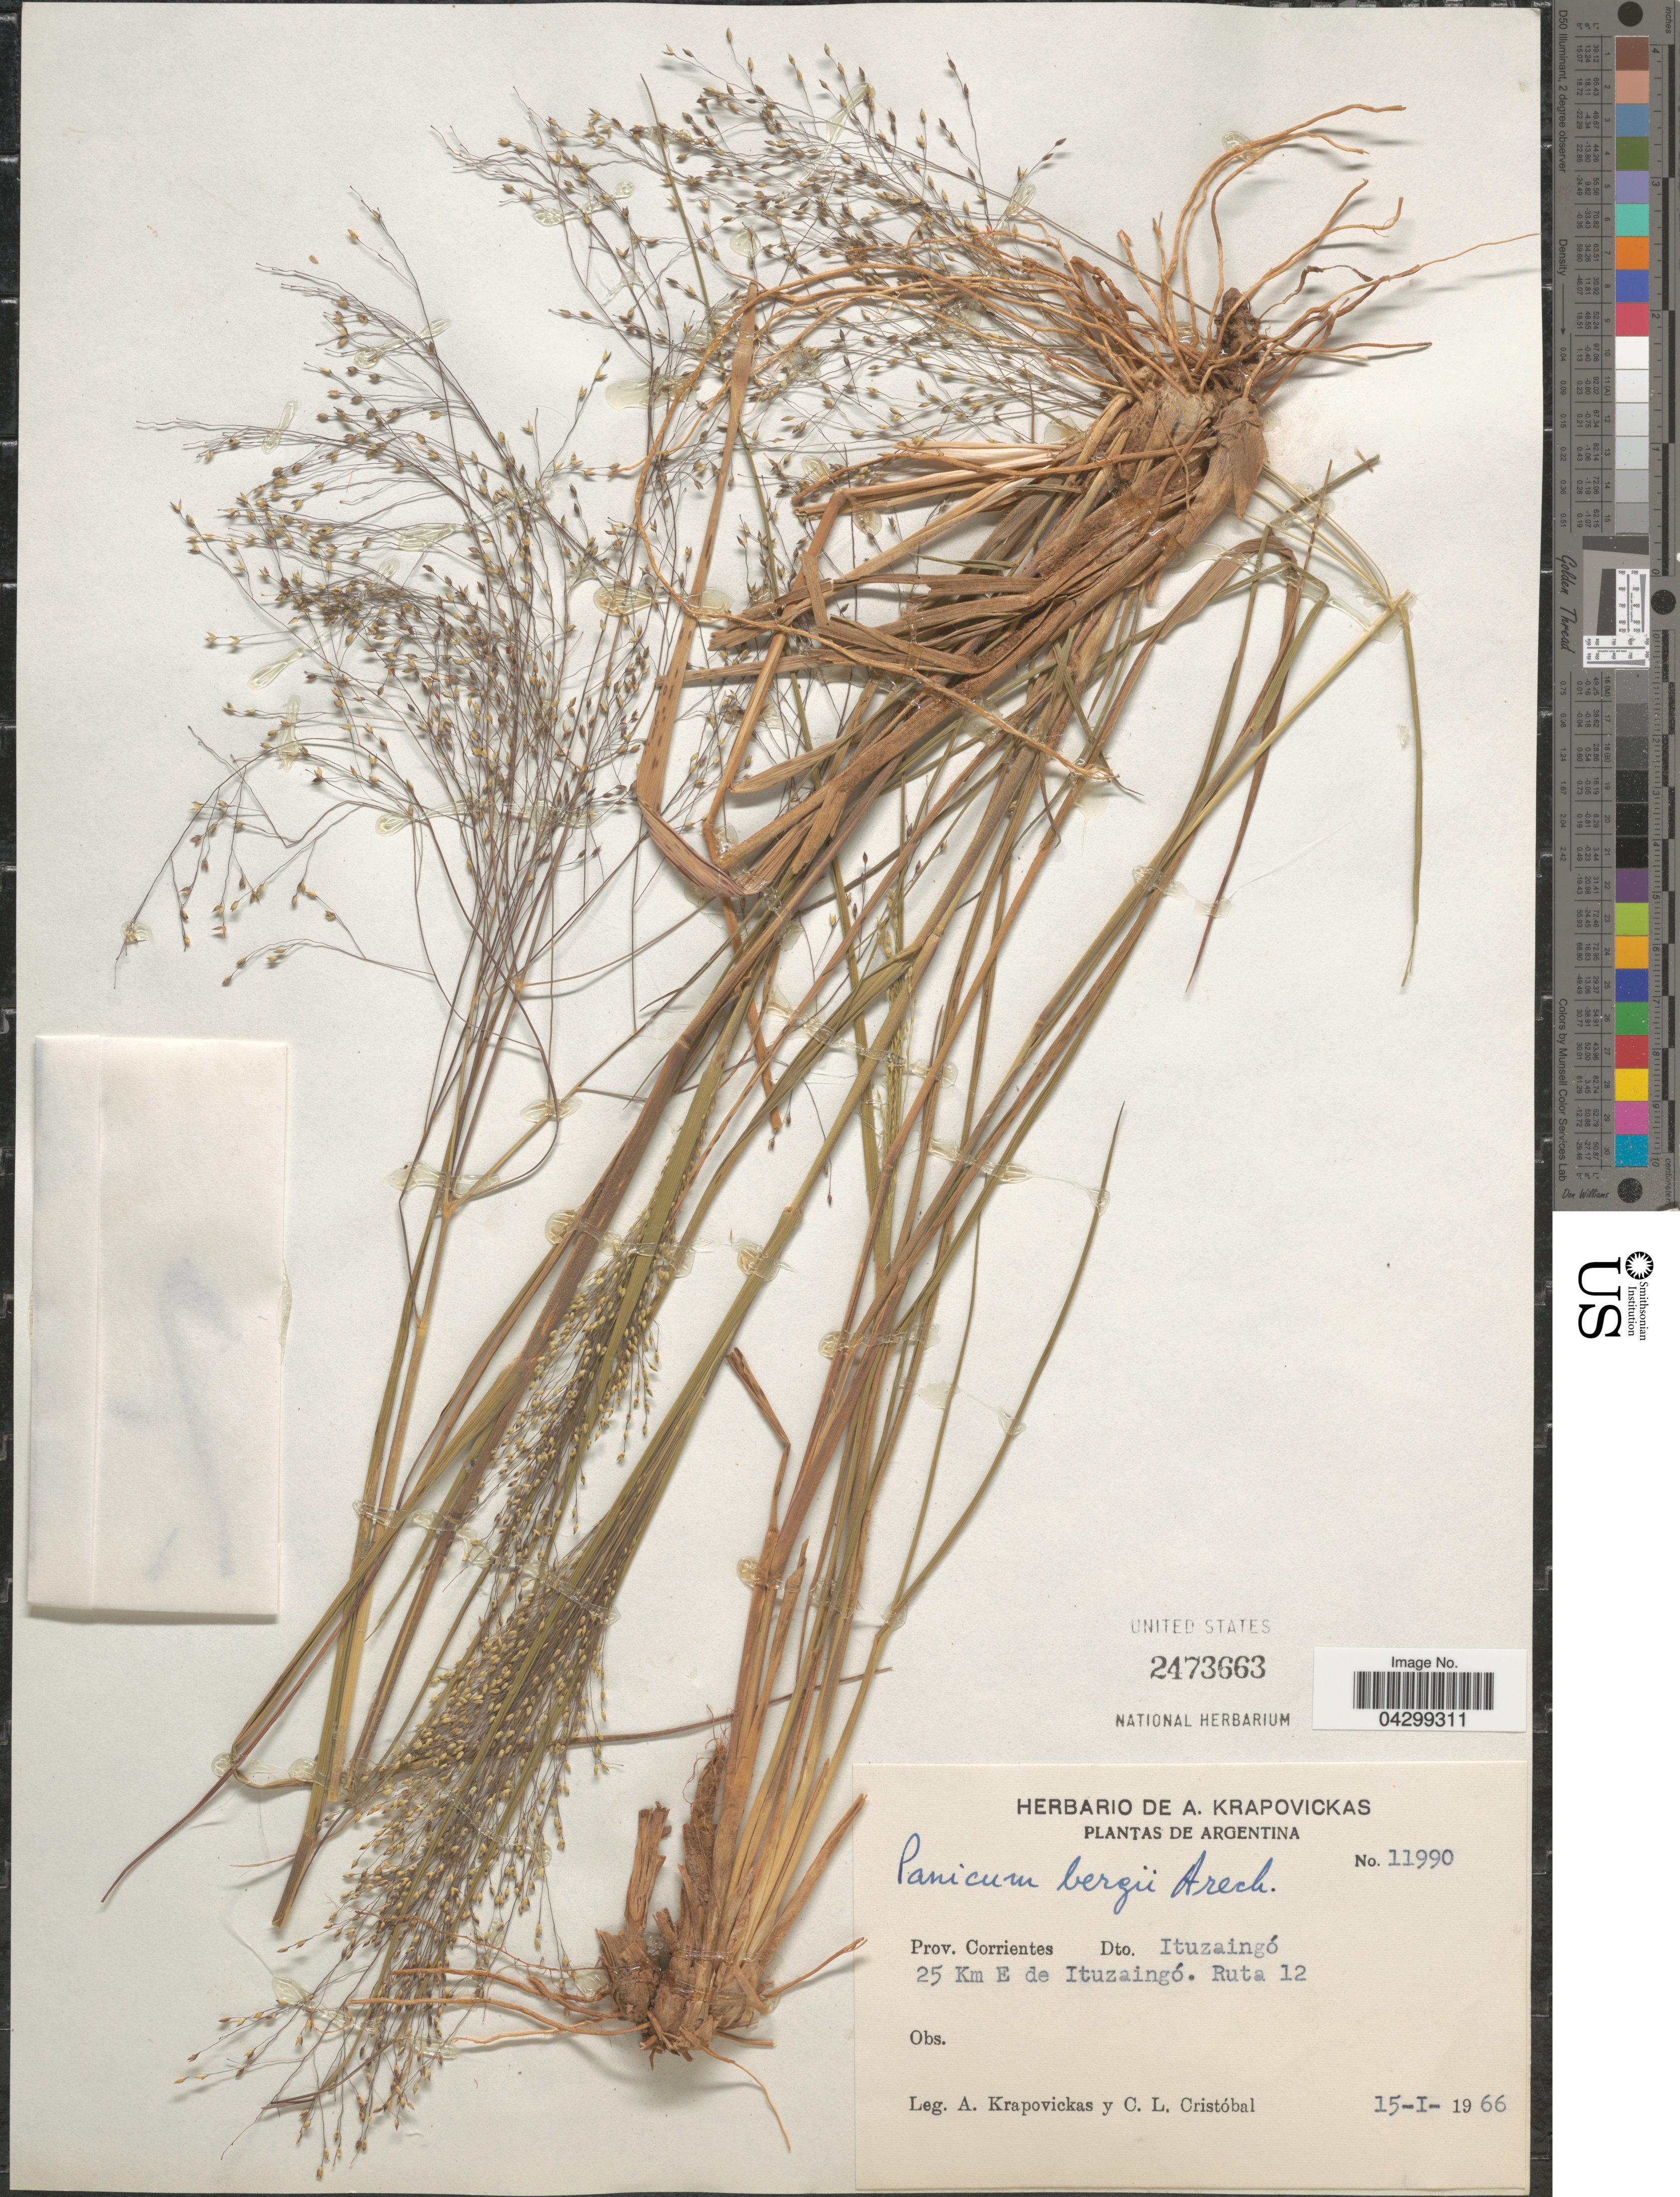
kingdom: Plantae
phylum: Tracheophyta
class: Liliopsida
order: Poales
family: Poaceae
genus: Panicum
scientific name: Panicum bergii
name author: Arechav.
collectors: A. Krapovickas & C. L. Cristóbal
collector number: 11990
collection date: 1966-01-15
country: Argentina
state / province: Corrientes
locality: Dto. Ituzaingó. 25 Km E de Ituzaingó, Ruta 12.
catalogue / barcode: US 2473663